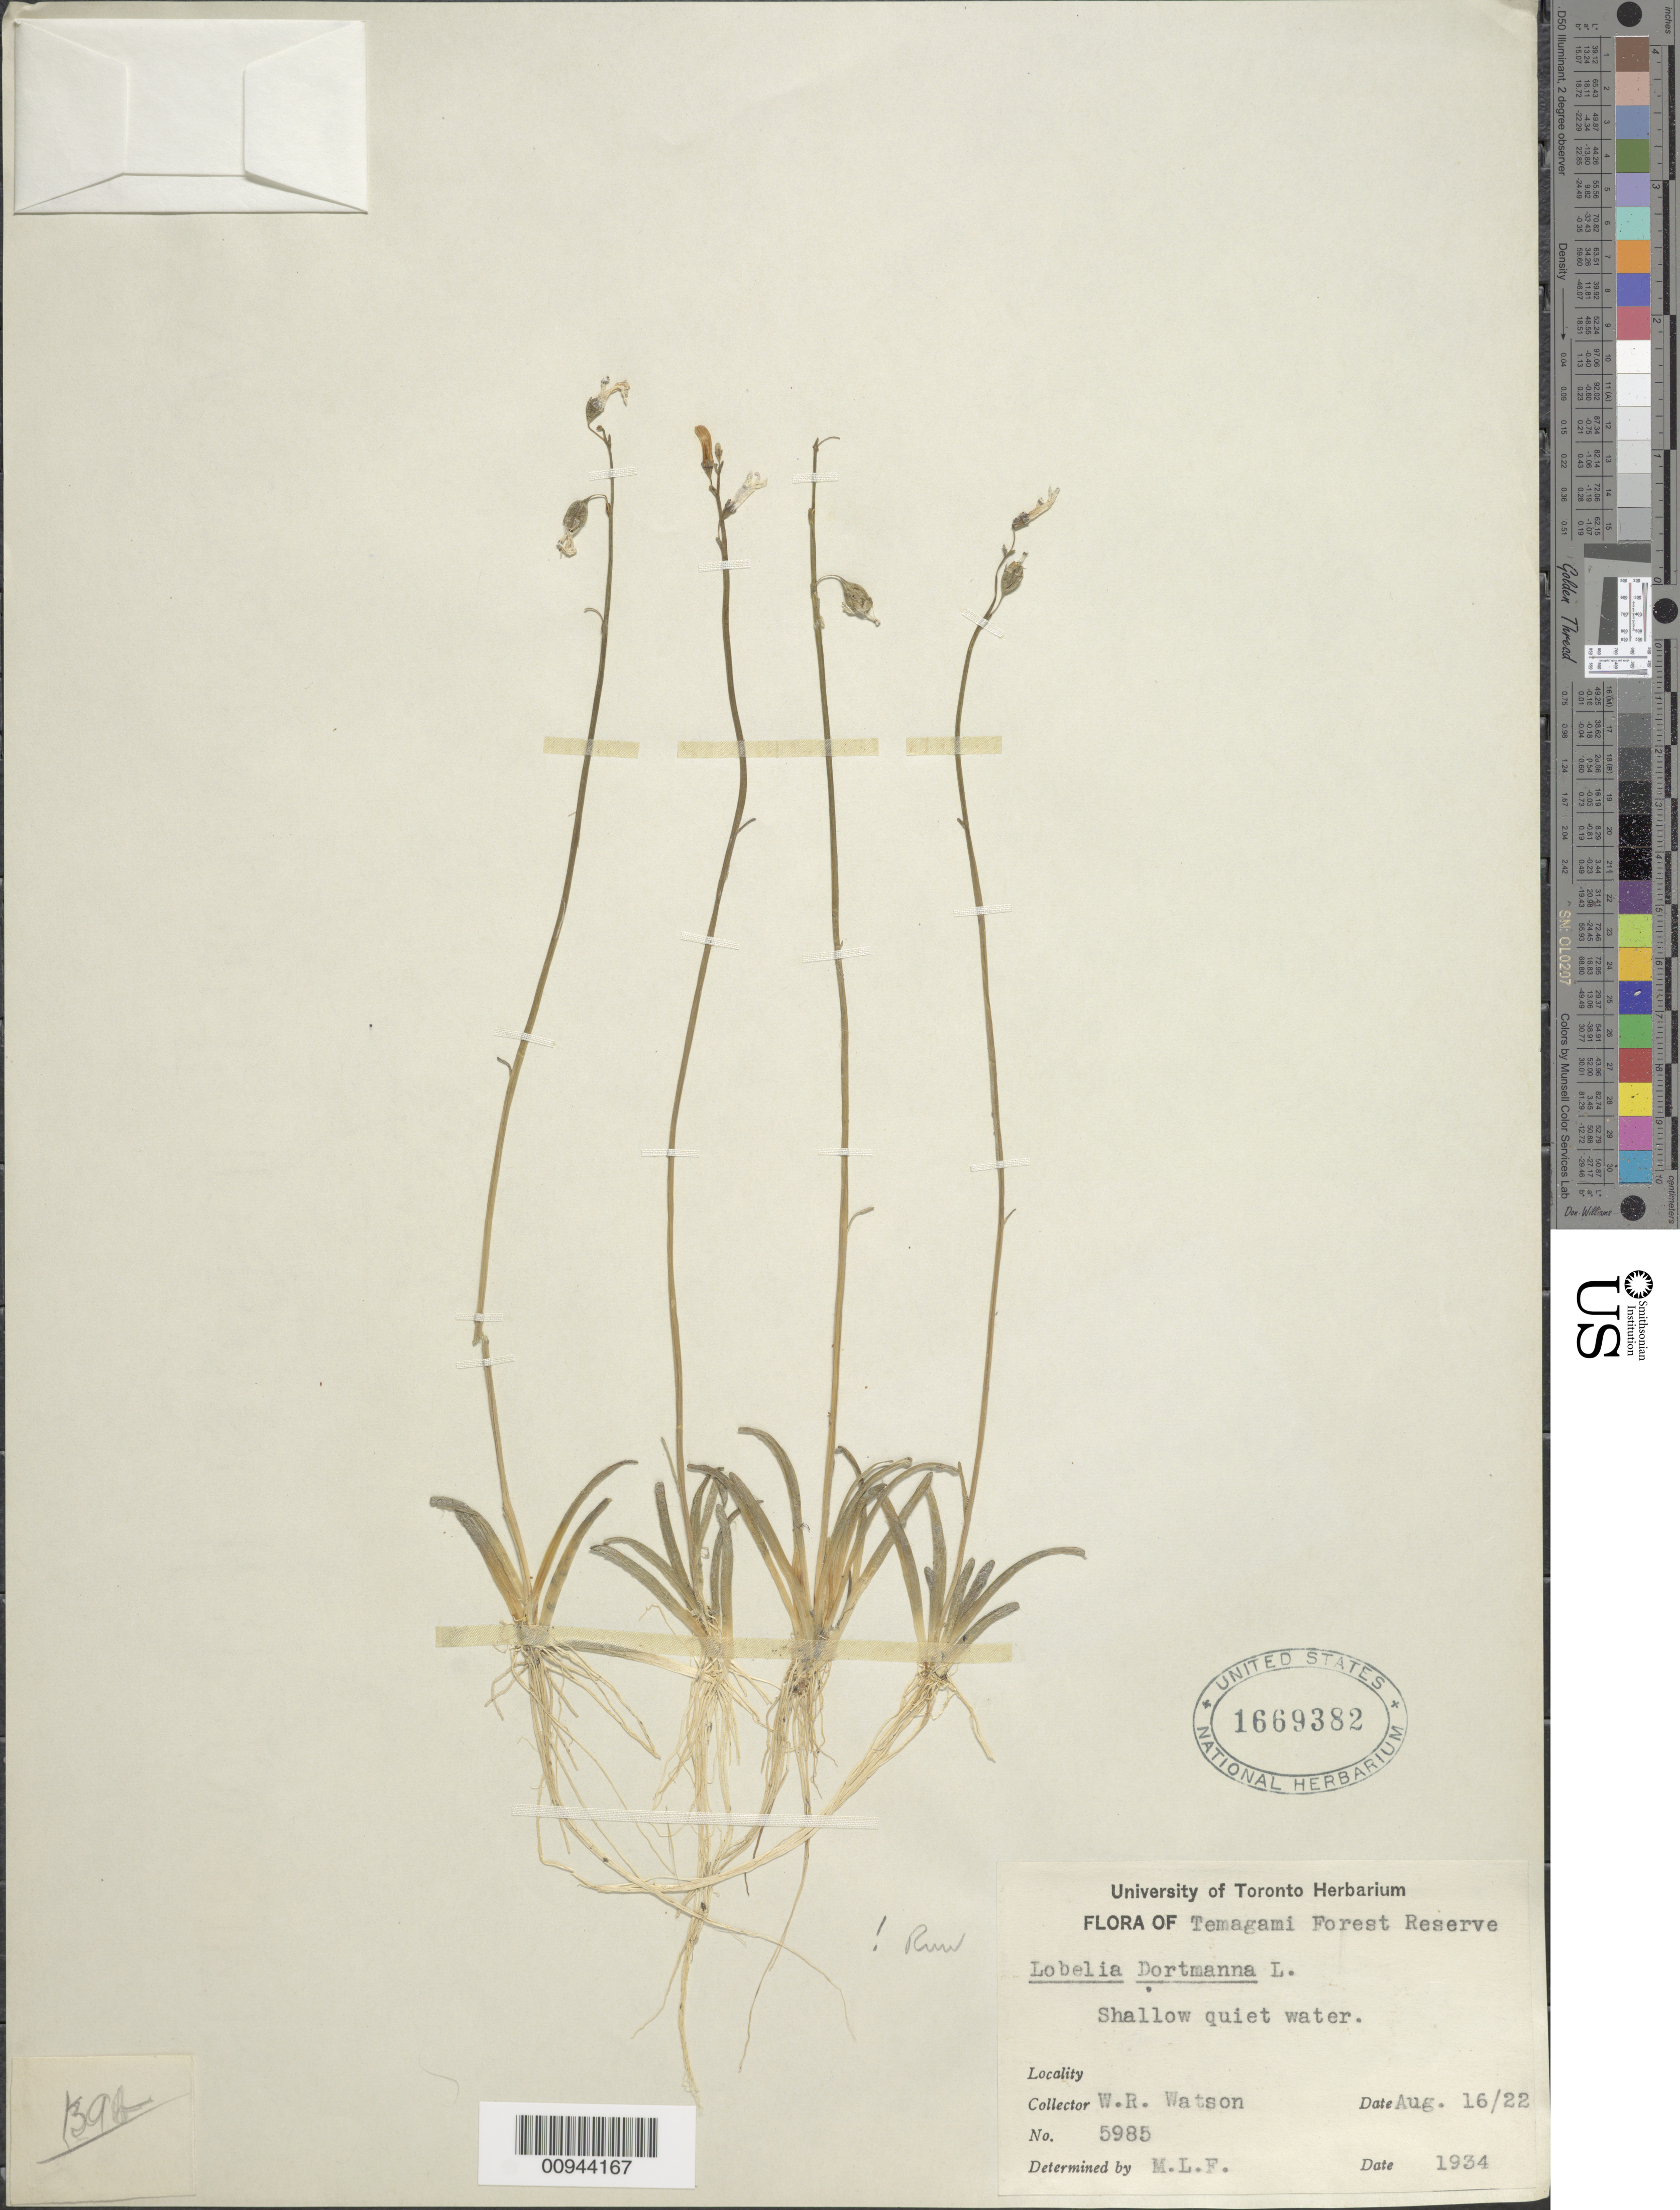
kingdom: Plantae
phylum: Tracheophyta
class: Magnoliopsida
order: Asterales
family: Campanulaceae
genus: Lobelia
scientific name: Lobelia dortmanna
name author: L.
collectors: W. R. Watson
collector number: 5985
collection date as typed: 16 Aug 1922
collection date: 1922-08-16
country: Canada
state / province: British Columbia / Yukon Territory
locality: Temagami forest reserve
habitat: shallow quiet water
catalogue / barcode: US 1669382